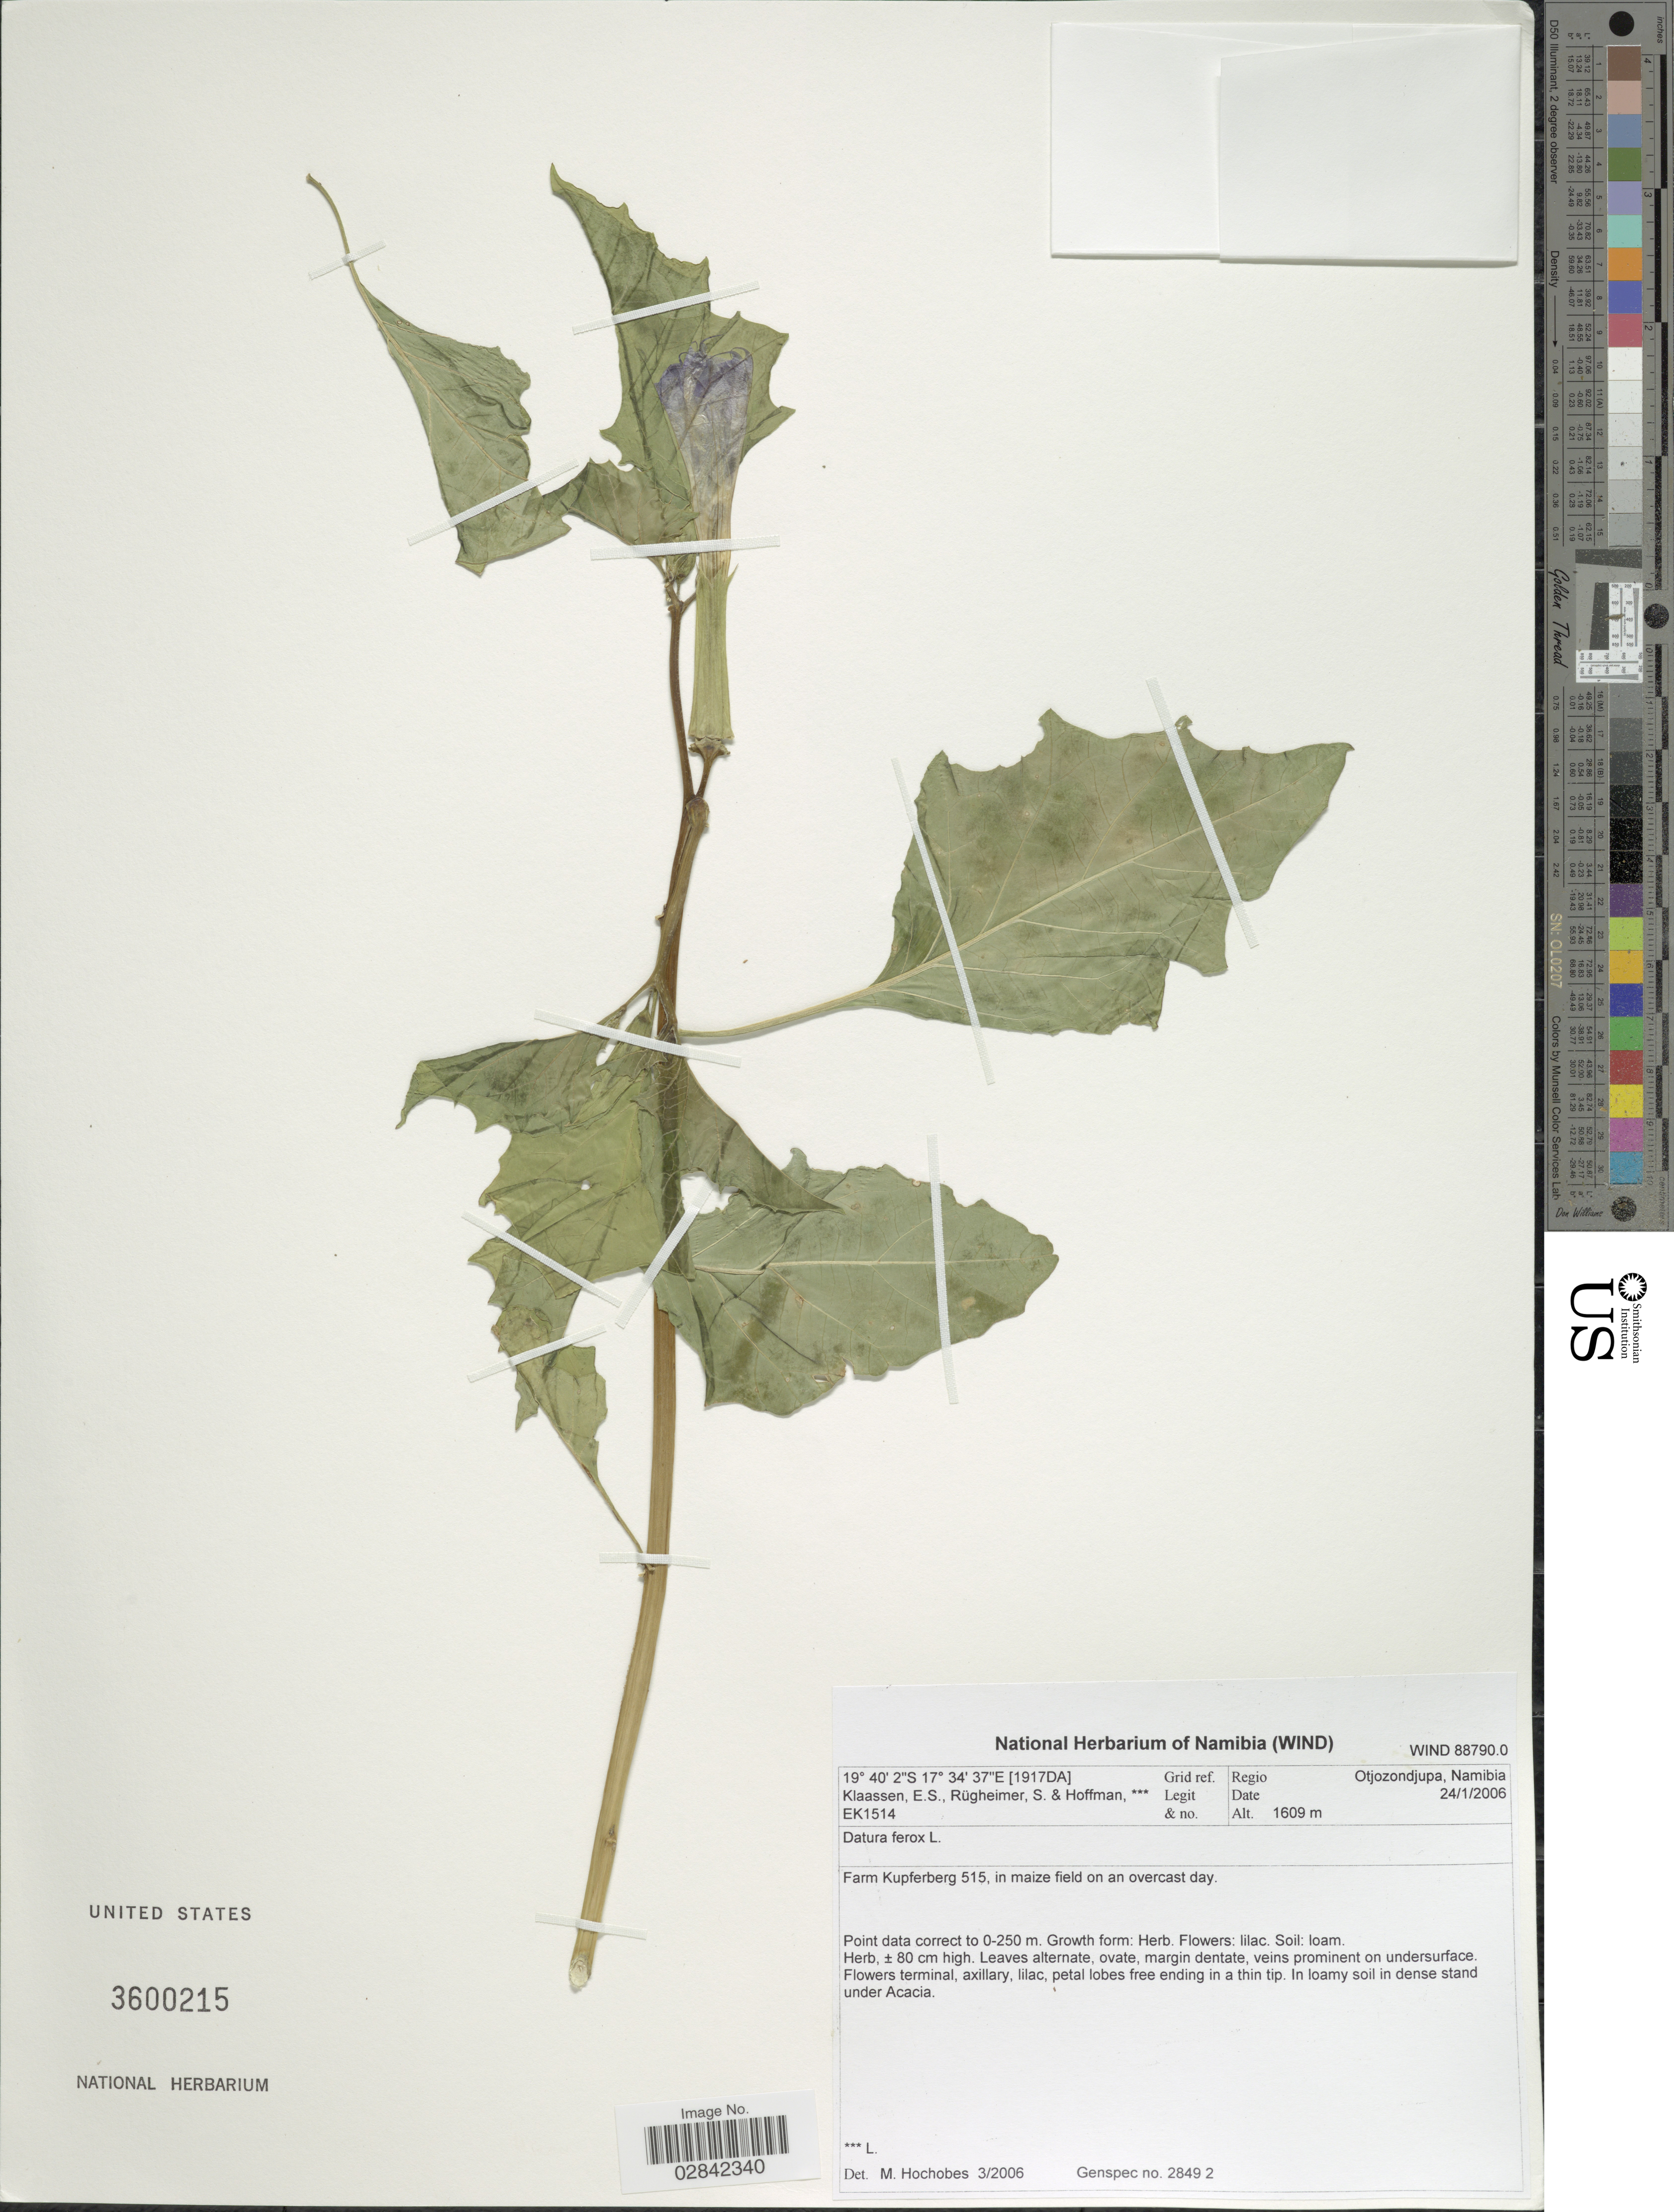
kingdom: Plantae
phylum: Tracheophyta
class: Magnoliopsida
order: Solanales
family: Solanaceae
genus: Datura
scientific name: Datura ferox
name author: L.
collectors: E. S. Klaassen, S. Rugheimer & L. R. Hoffman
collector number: EK1514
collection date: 2006-01-24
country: Namibia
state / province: Otjozondjupa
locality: Regio Otjozondjupa. Farm Kupferberg 515, in maize field on an overcast day. [1917DA] Grid ref.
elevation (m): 1609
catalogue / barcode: US 3600215